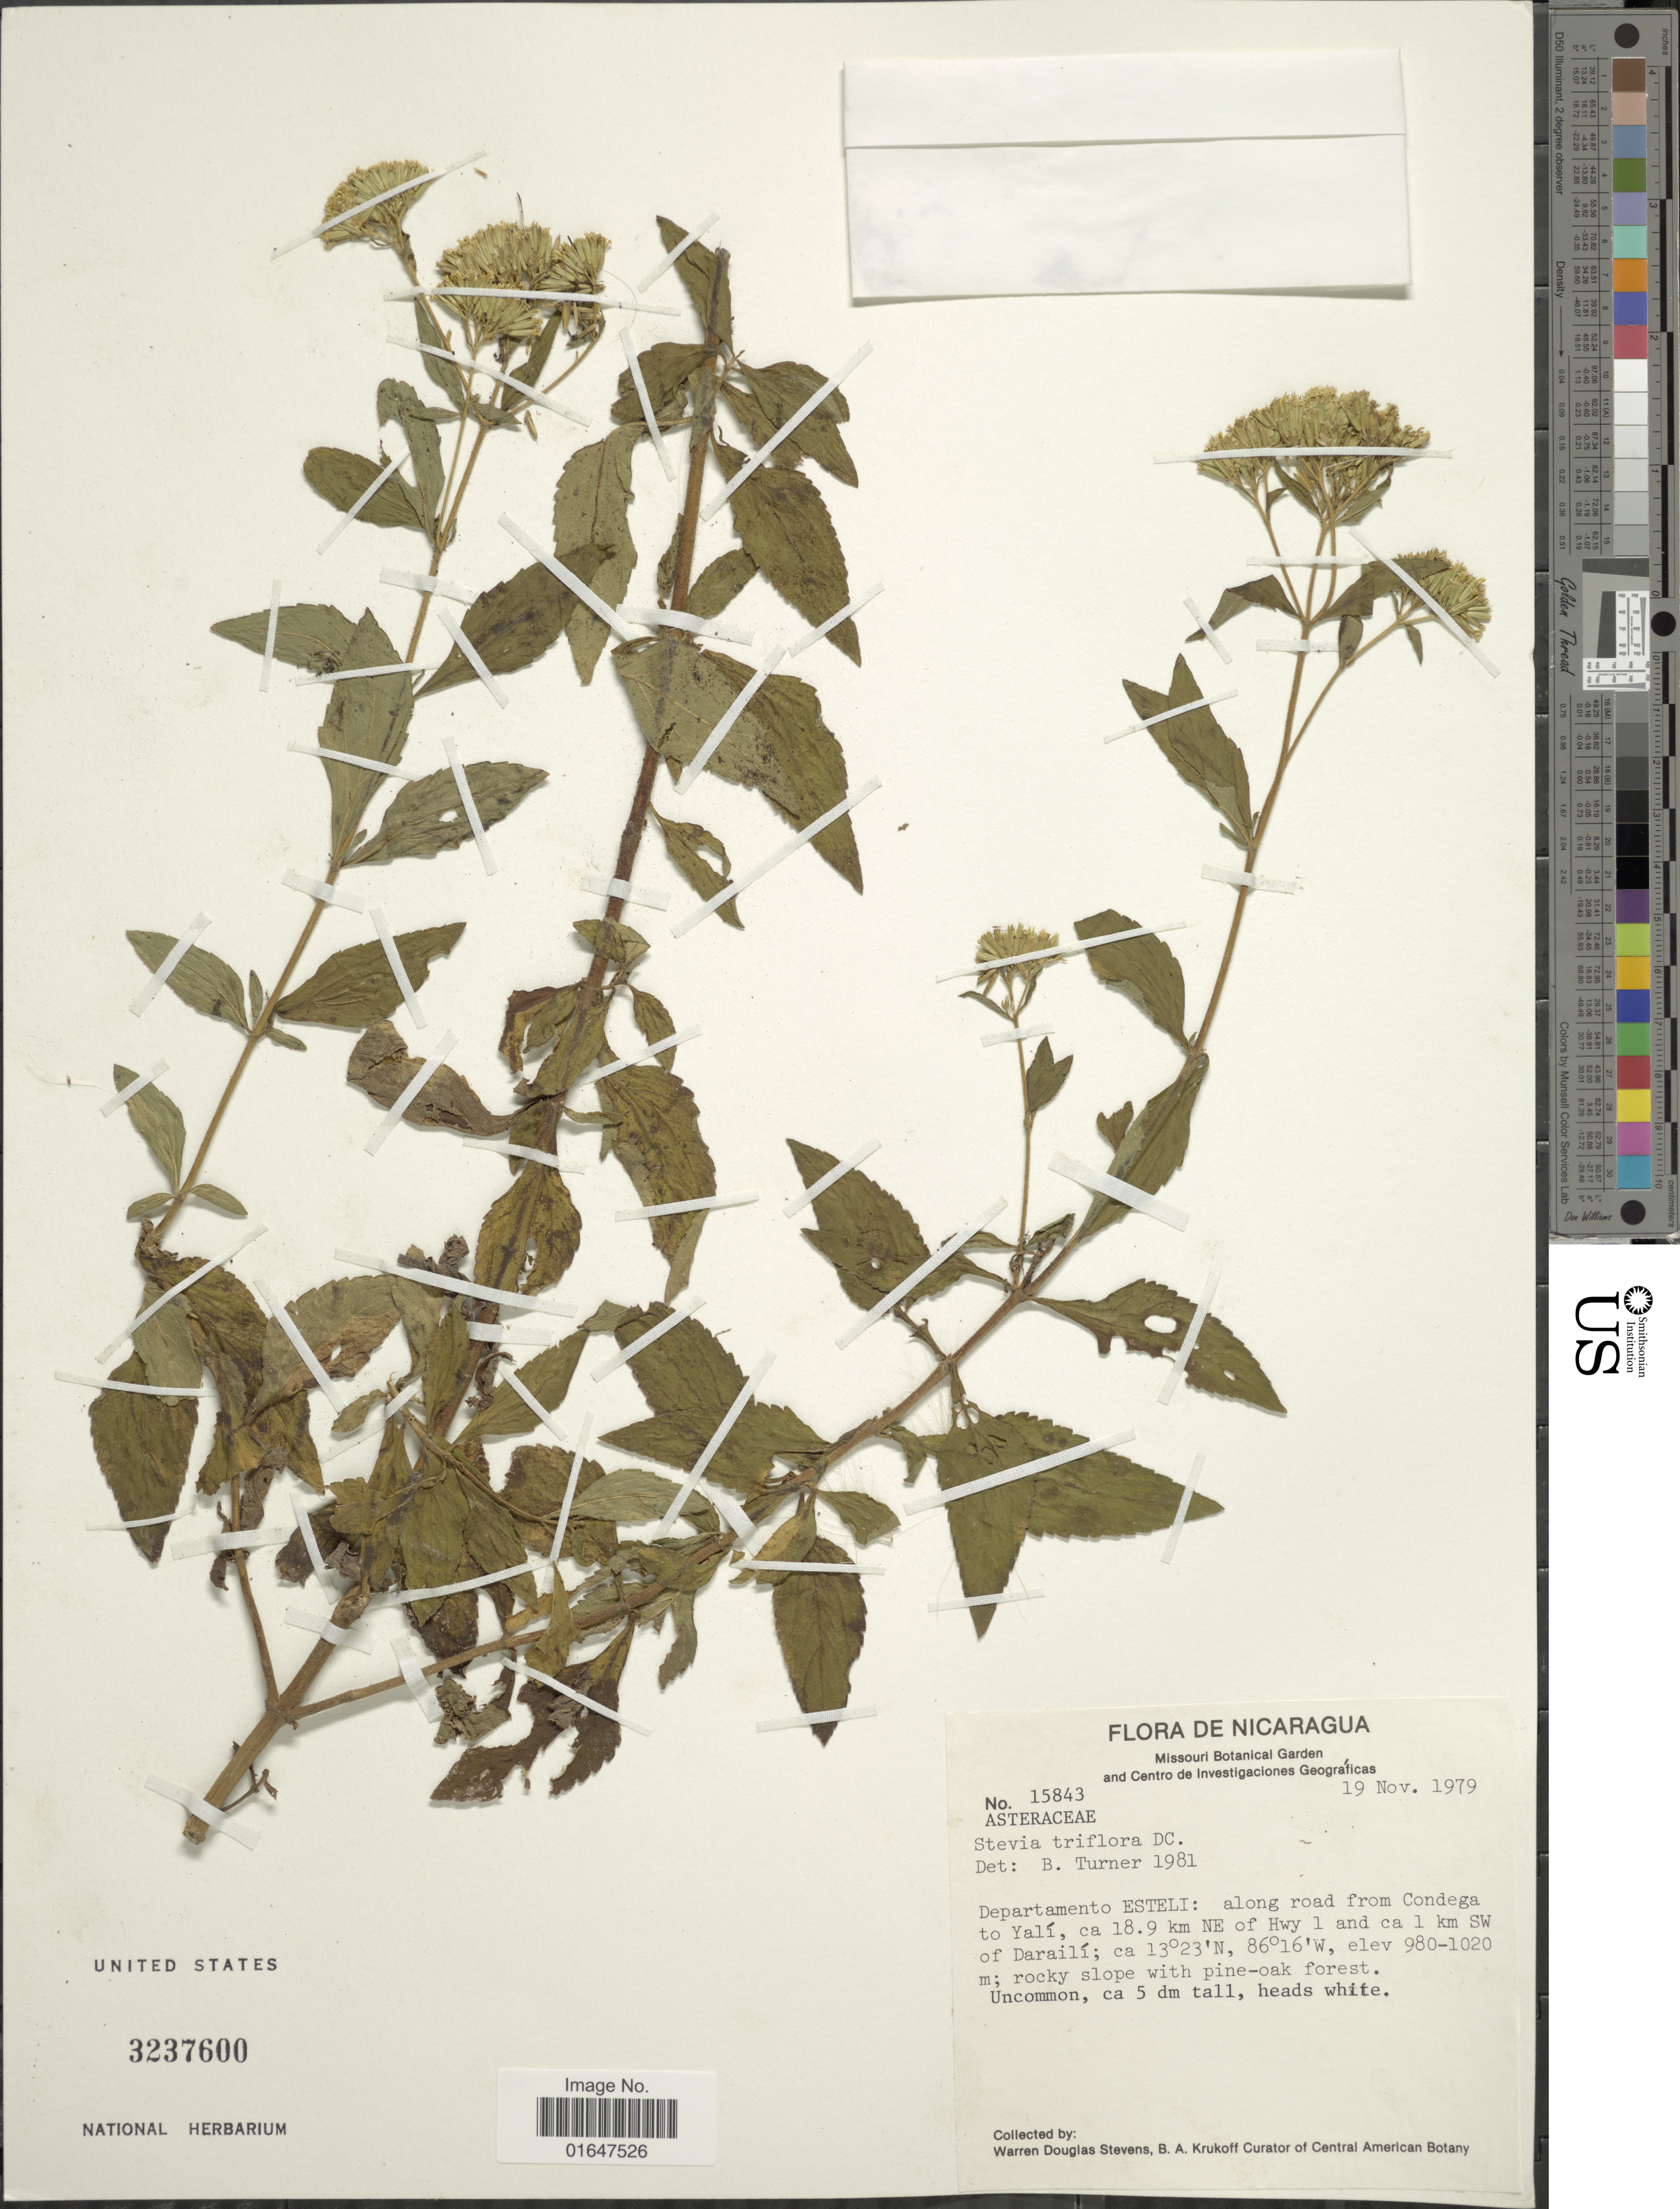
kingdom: Plantae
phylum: Tracheophyta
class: Magnoliopsida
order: Asterales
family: Asteraceae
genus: Stevia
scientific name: Stevia triflora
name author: DC.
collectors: W. D. Stevens & B. A. Krukoff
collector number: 15843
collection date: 1979-11-19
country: Nicaragua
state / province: Esteli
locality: Along road from Condega to Yali, ca 18.9 km NE of Hwy 1 and ca 1 km SW of Daraili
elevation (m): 980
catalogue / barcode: US 3237600